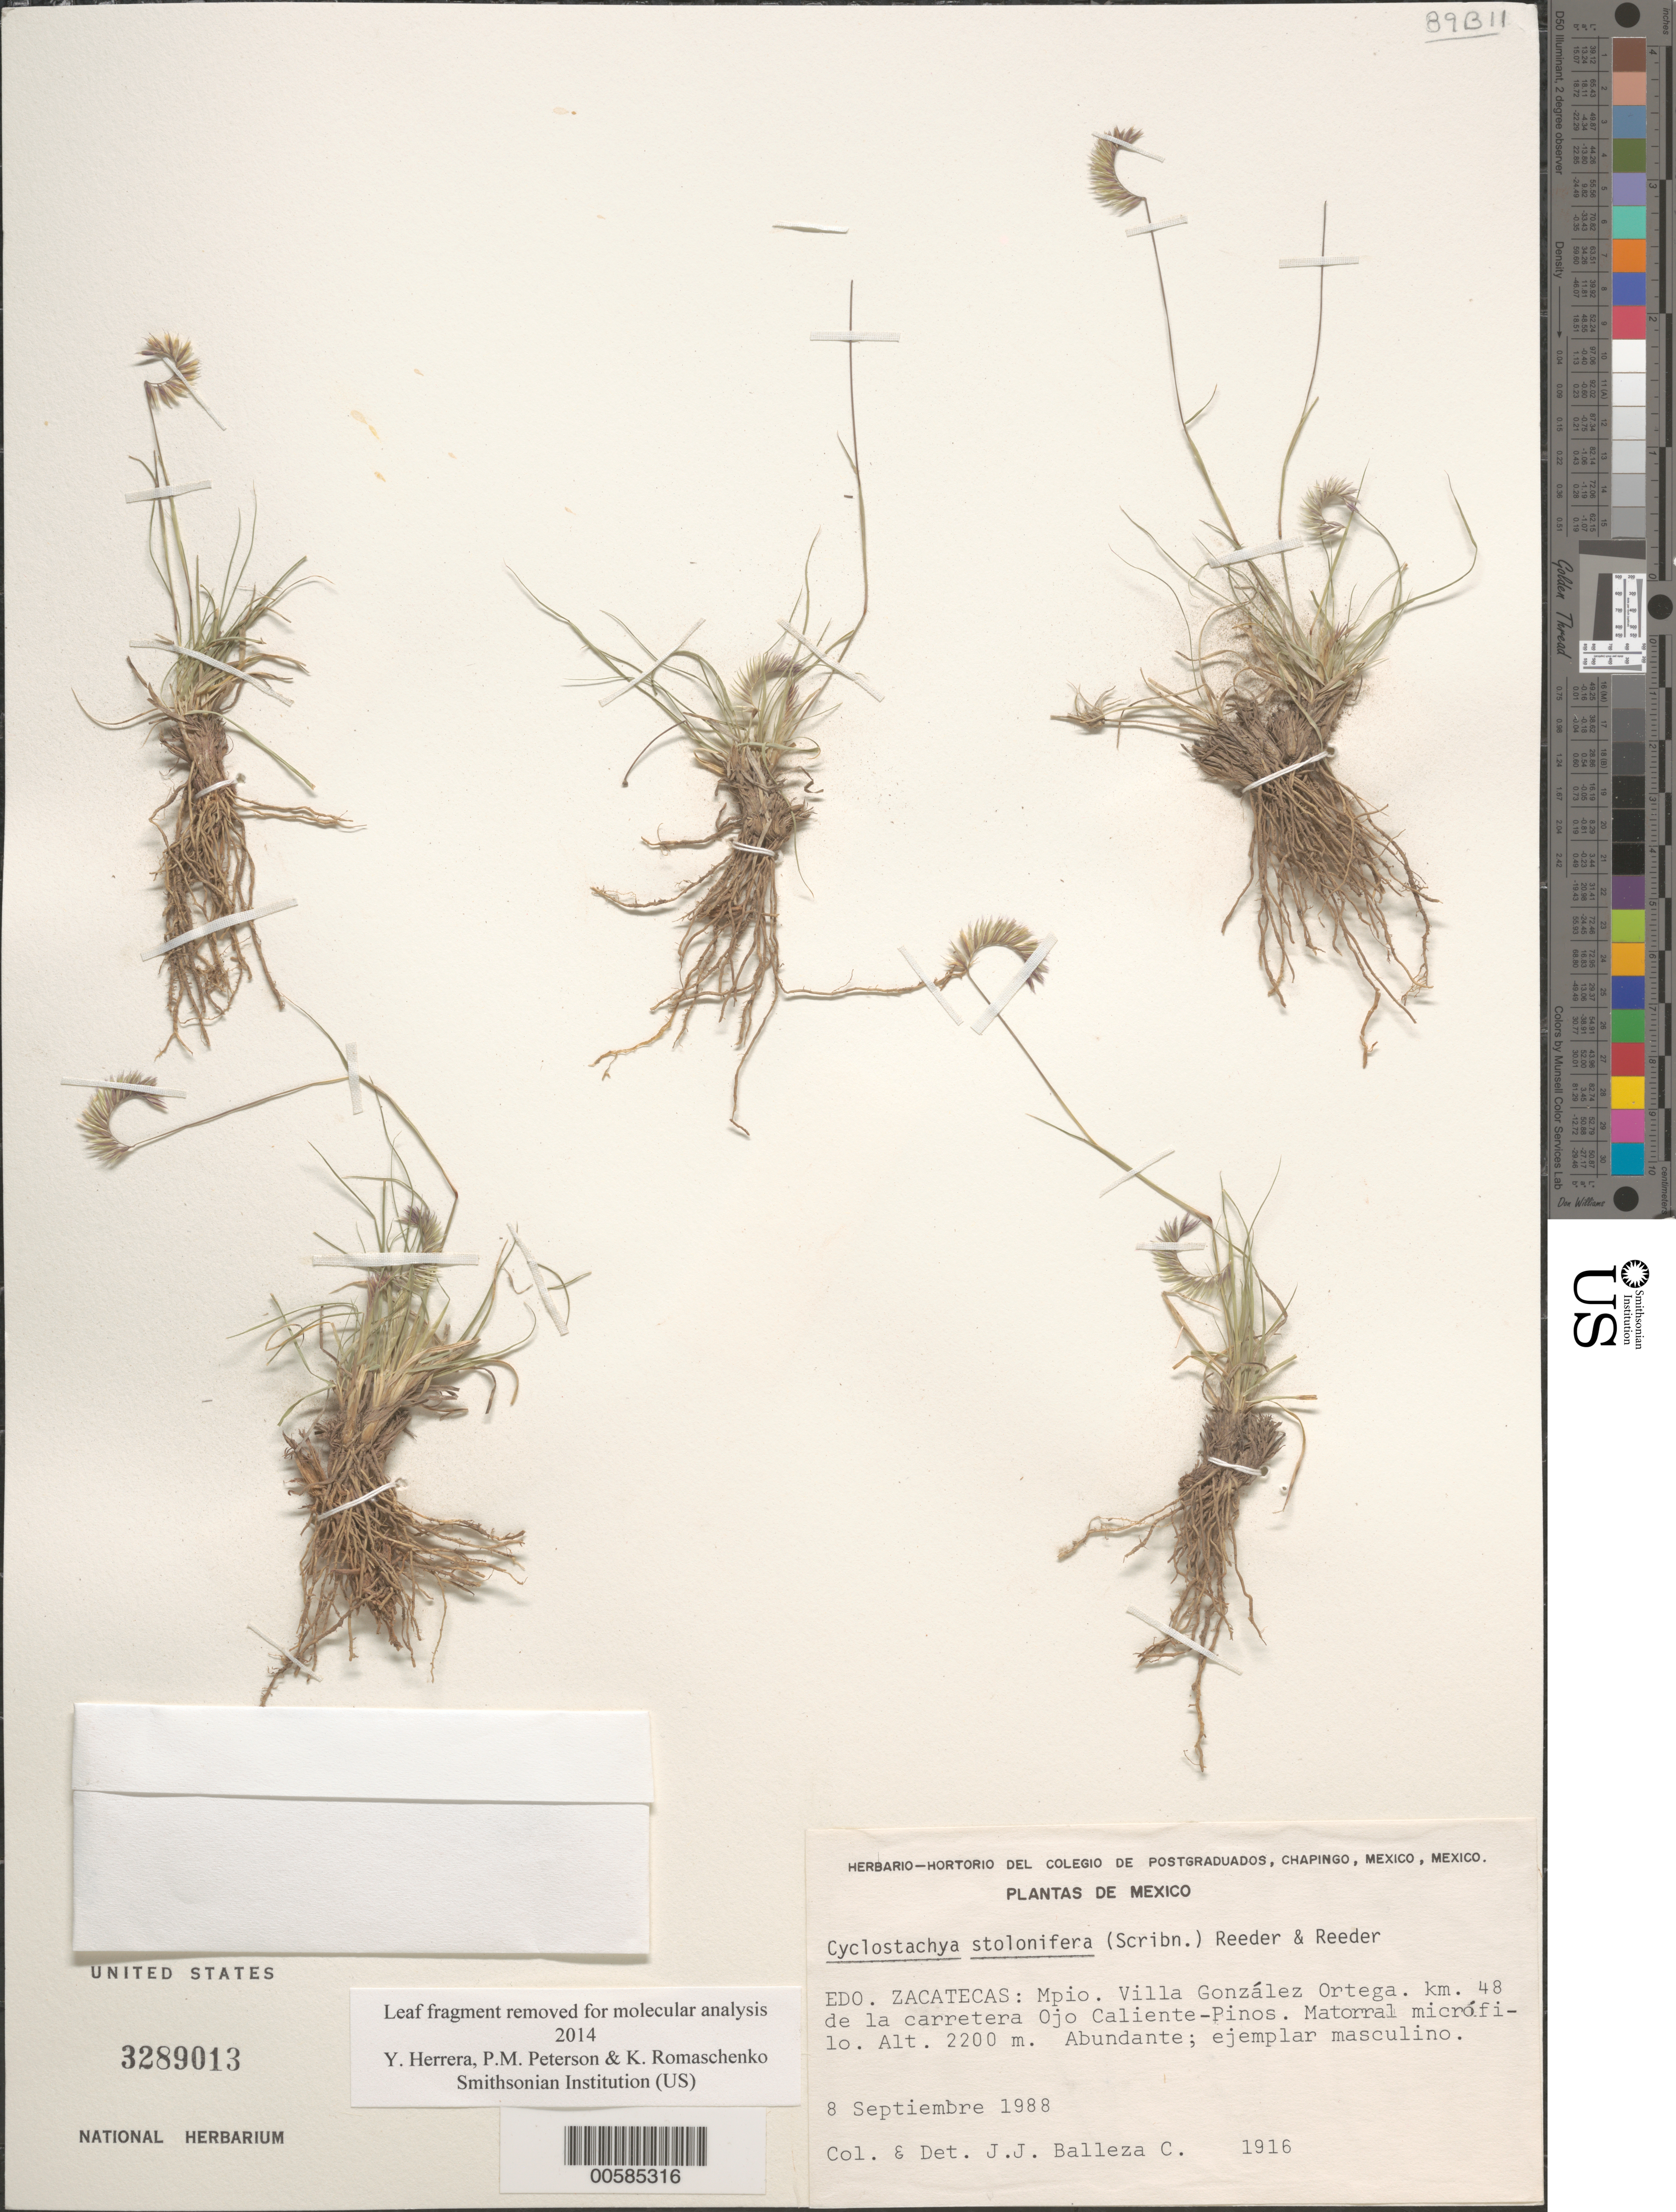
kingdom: Plantae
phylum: Tracheophyta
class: Liliopsida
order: Poales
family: Poaceae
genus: Cyclostachya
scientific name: Cyclostachya stolonifera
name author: (Scribn.) Reeder & C. Reeder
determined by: Balleza C., J. J.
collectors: J. J. Balleza C.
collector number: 1916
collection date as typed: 8 Sep 1988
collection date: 1988-09-08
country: Mexico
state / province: Zacatecas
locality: Mpio Villa González Ortega. km 48 de la carretera Ojo Caliente-Pinos.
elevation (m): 2200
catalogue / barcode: US 3289013